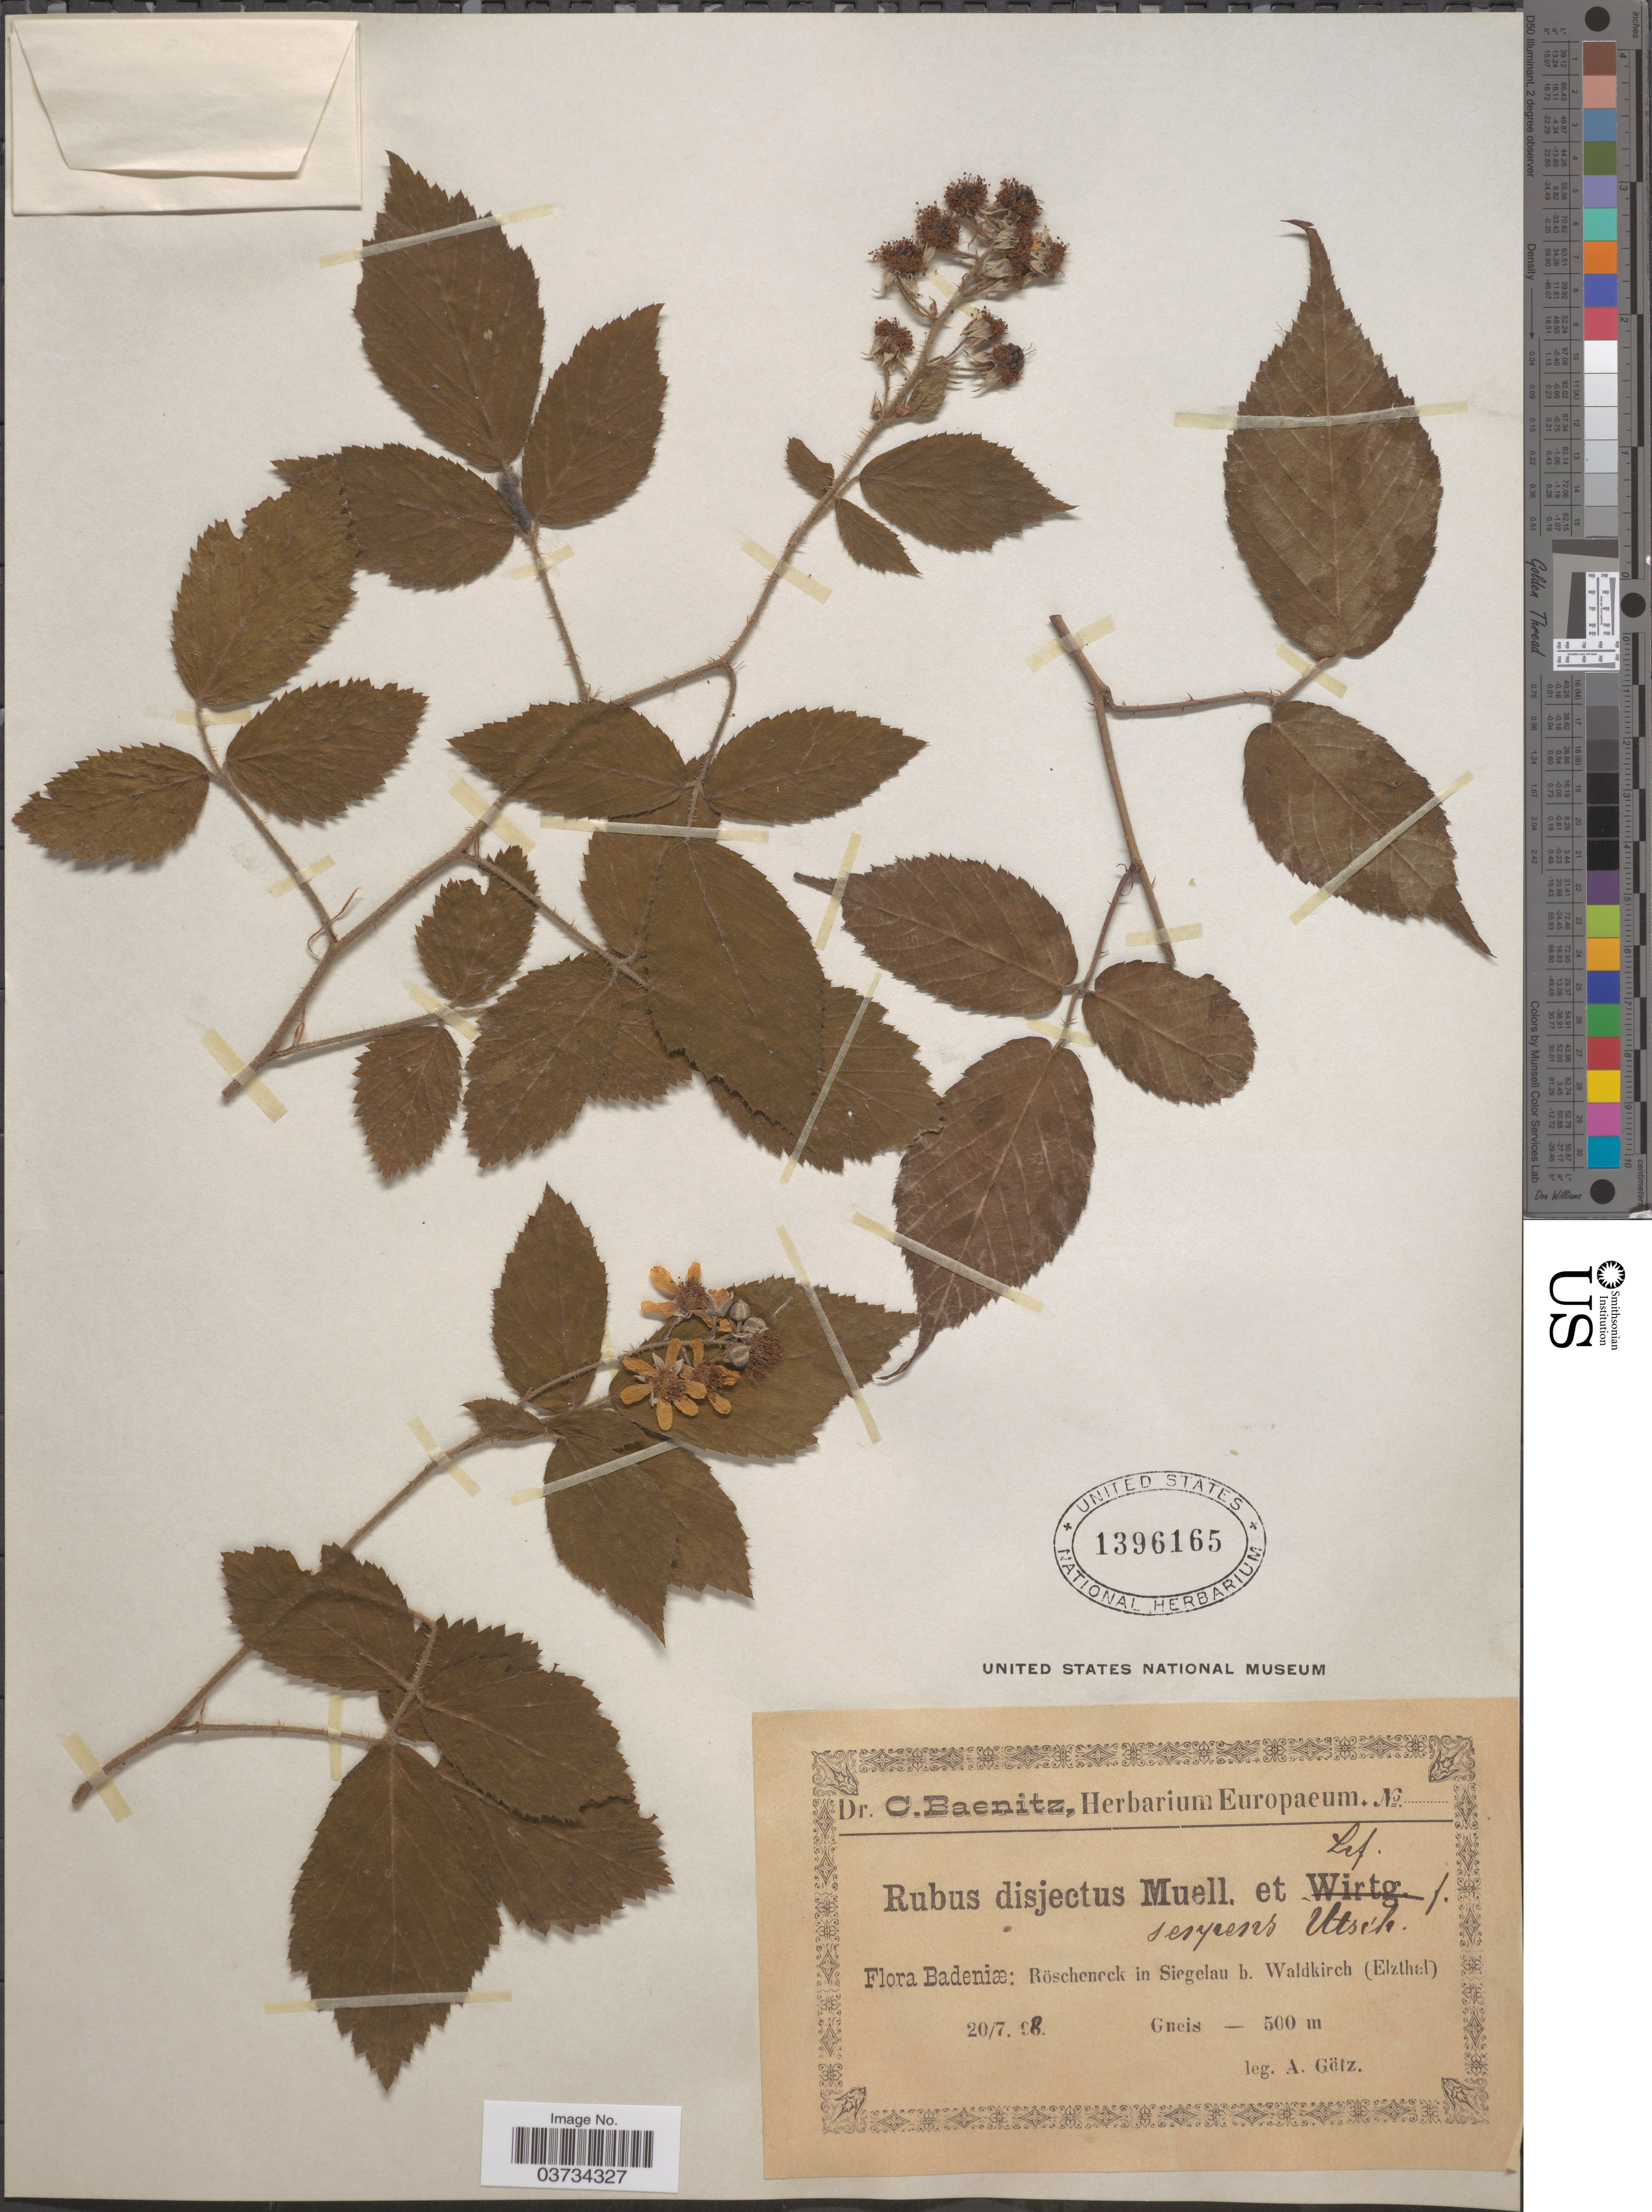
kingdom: Plantae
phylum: Tracheophyta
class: Magnoliopsida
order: Rosales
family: Rosaceae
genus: Rubus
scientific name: Rubus disjectus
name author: P.J. Müll. & Lefèvre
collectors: A. Götz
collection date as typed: Transcribed d/m/y: 20/7/98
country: Germany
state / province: Baden-Württemberg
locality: Badeniæ: Röscheneck in Siegelau b. Waldkirch (Elzthal). Gneis.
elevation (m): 500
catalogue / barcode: US 1396165